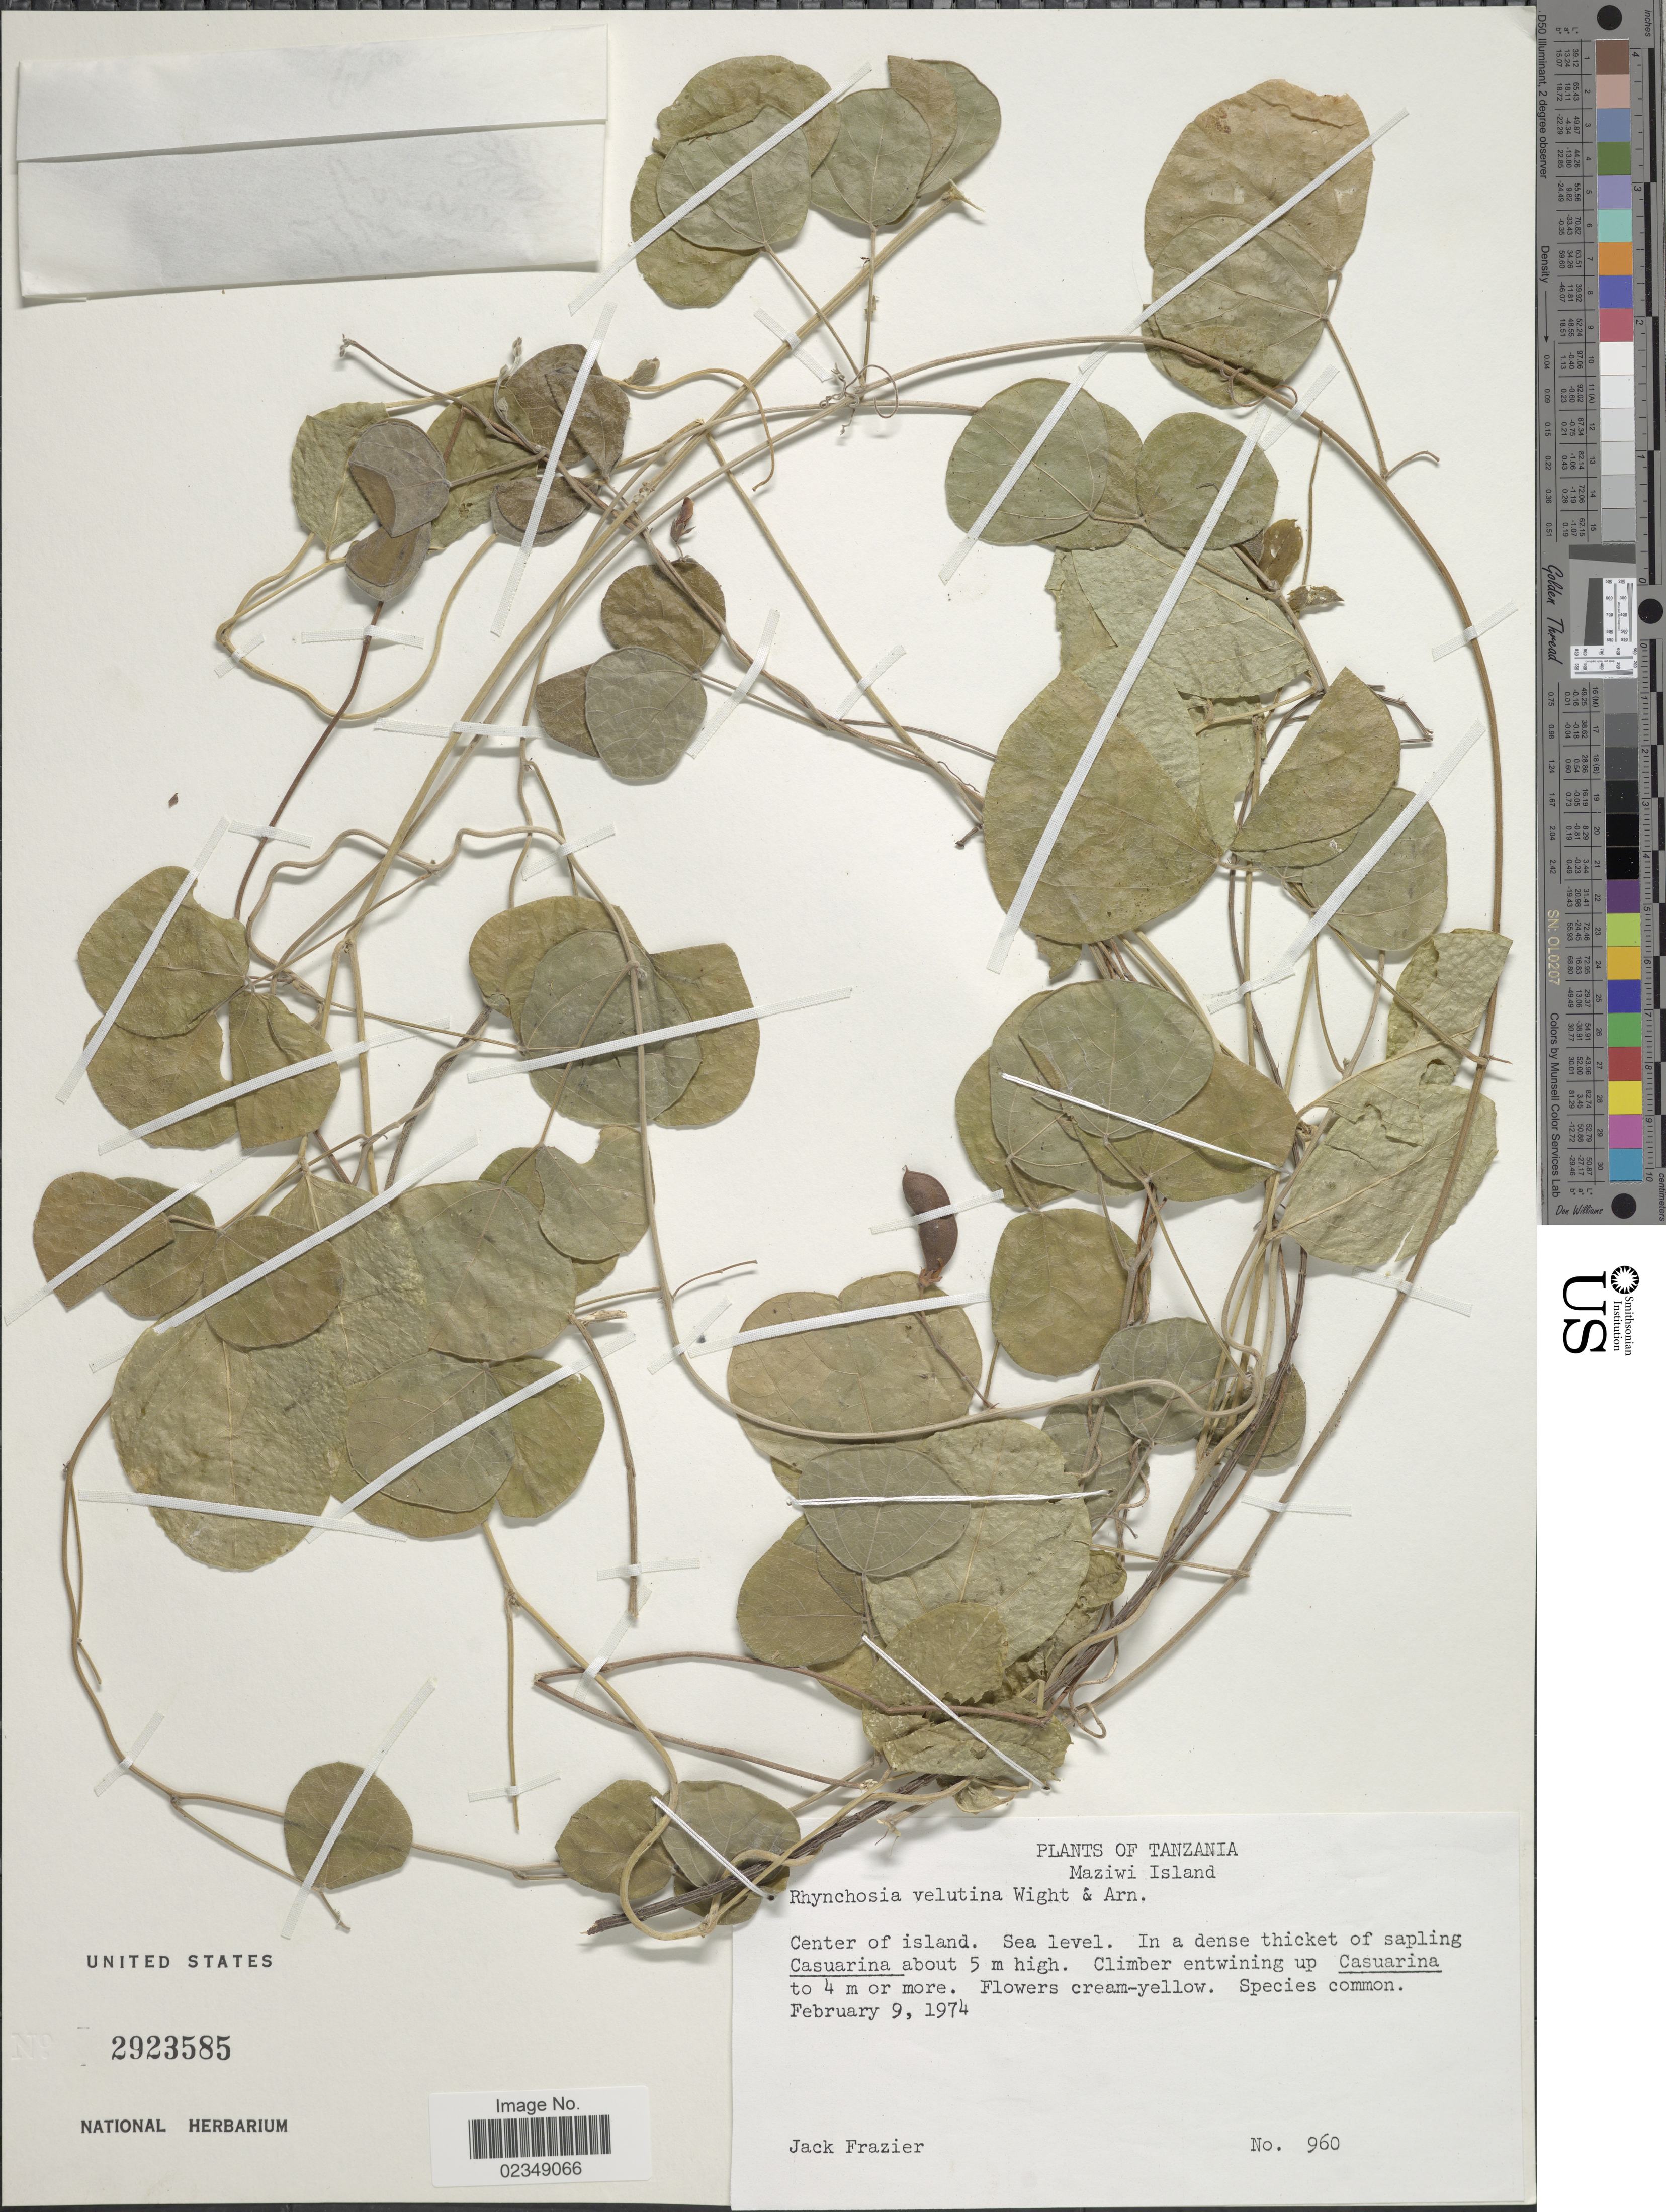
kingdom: Plantae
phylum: Tracheophyta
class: Magnoliopsida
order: Fabales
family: Fabaceae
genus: Rhynchosia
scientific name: Rhynchosia velutina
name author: Wight & Arn.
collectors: J. Frazier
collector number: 960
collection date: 1974-02-09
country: Tanzania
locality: Maziwi Island, center of island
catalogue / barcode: US 2923585